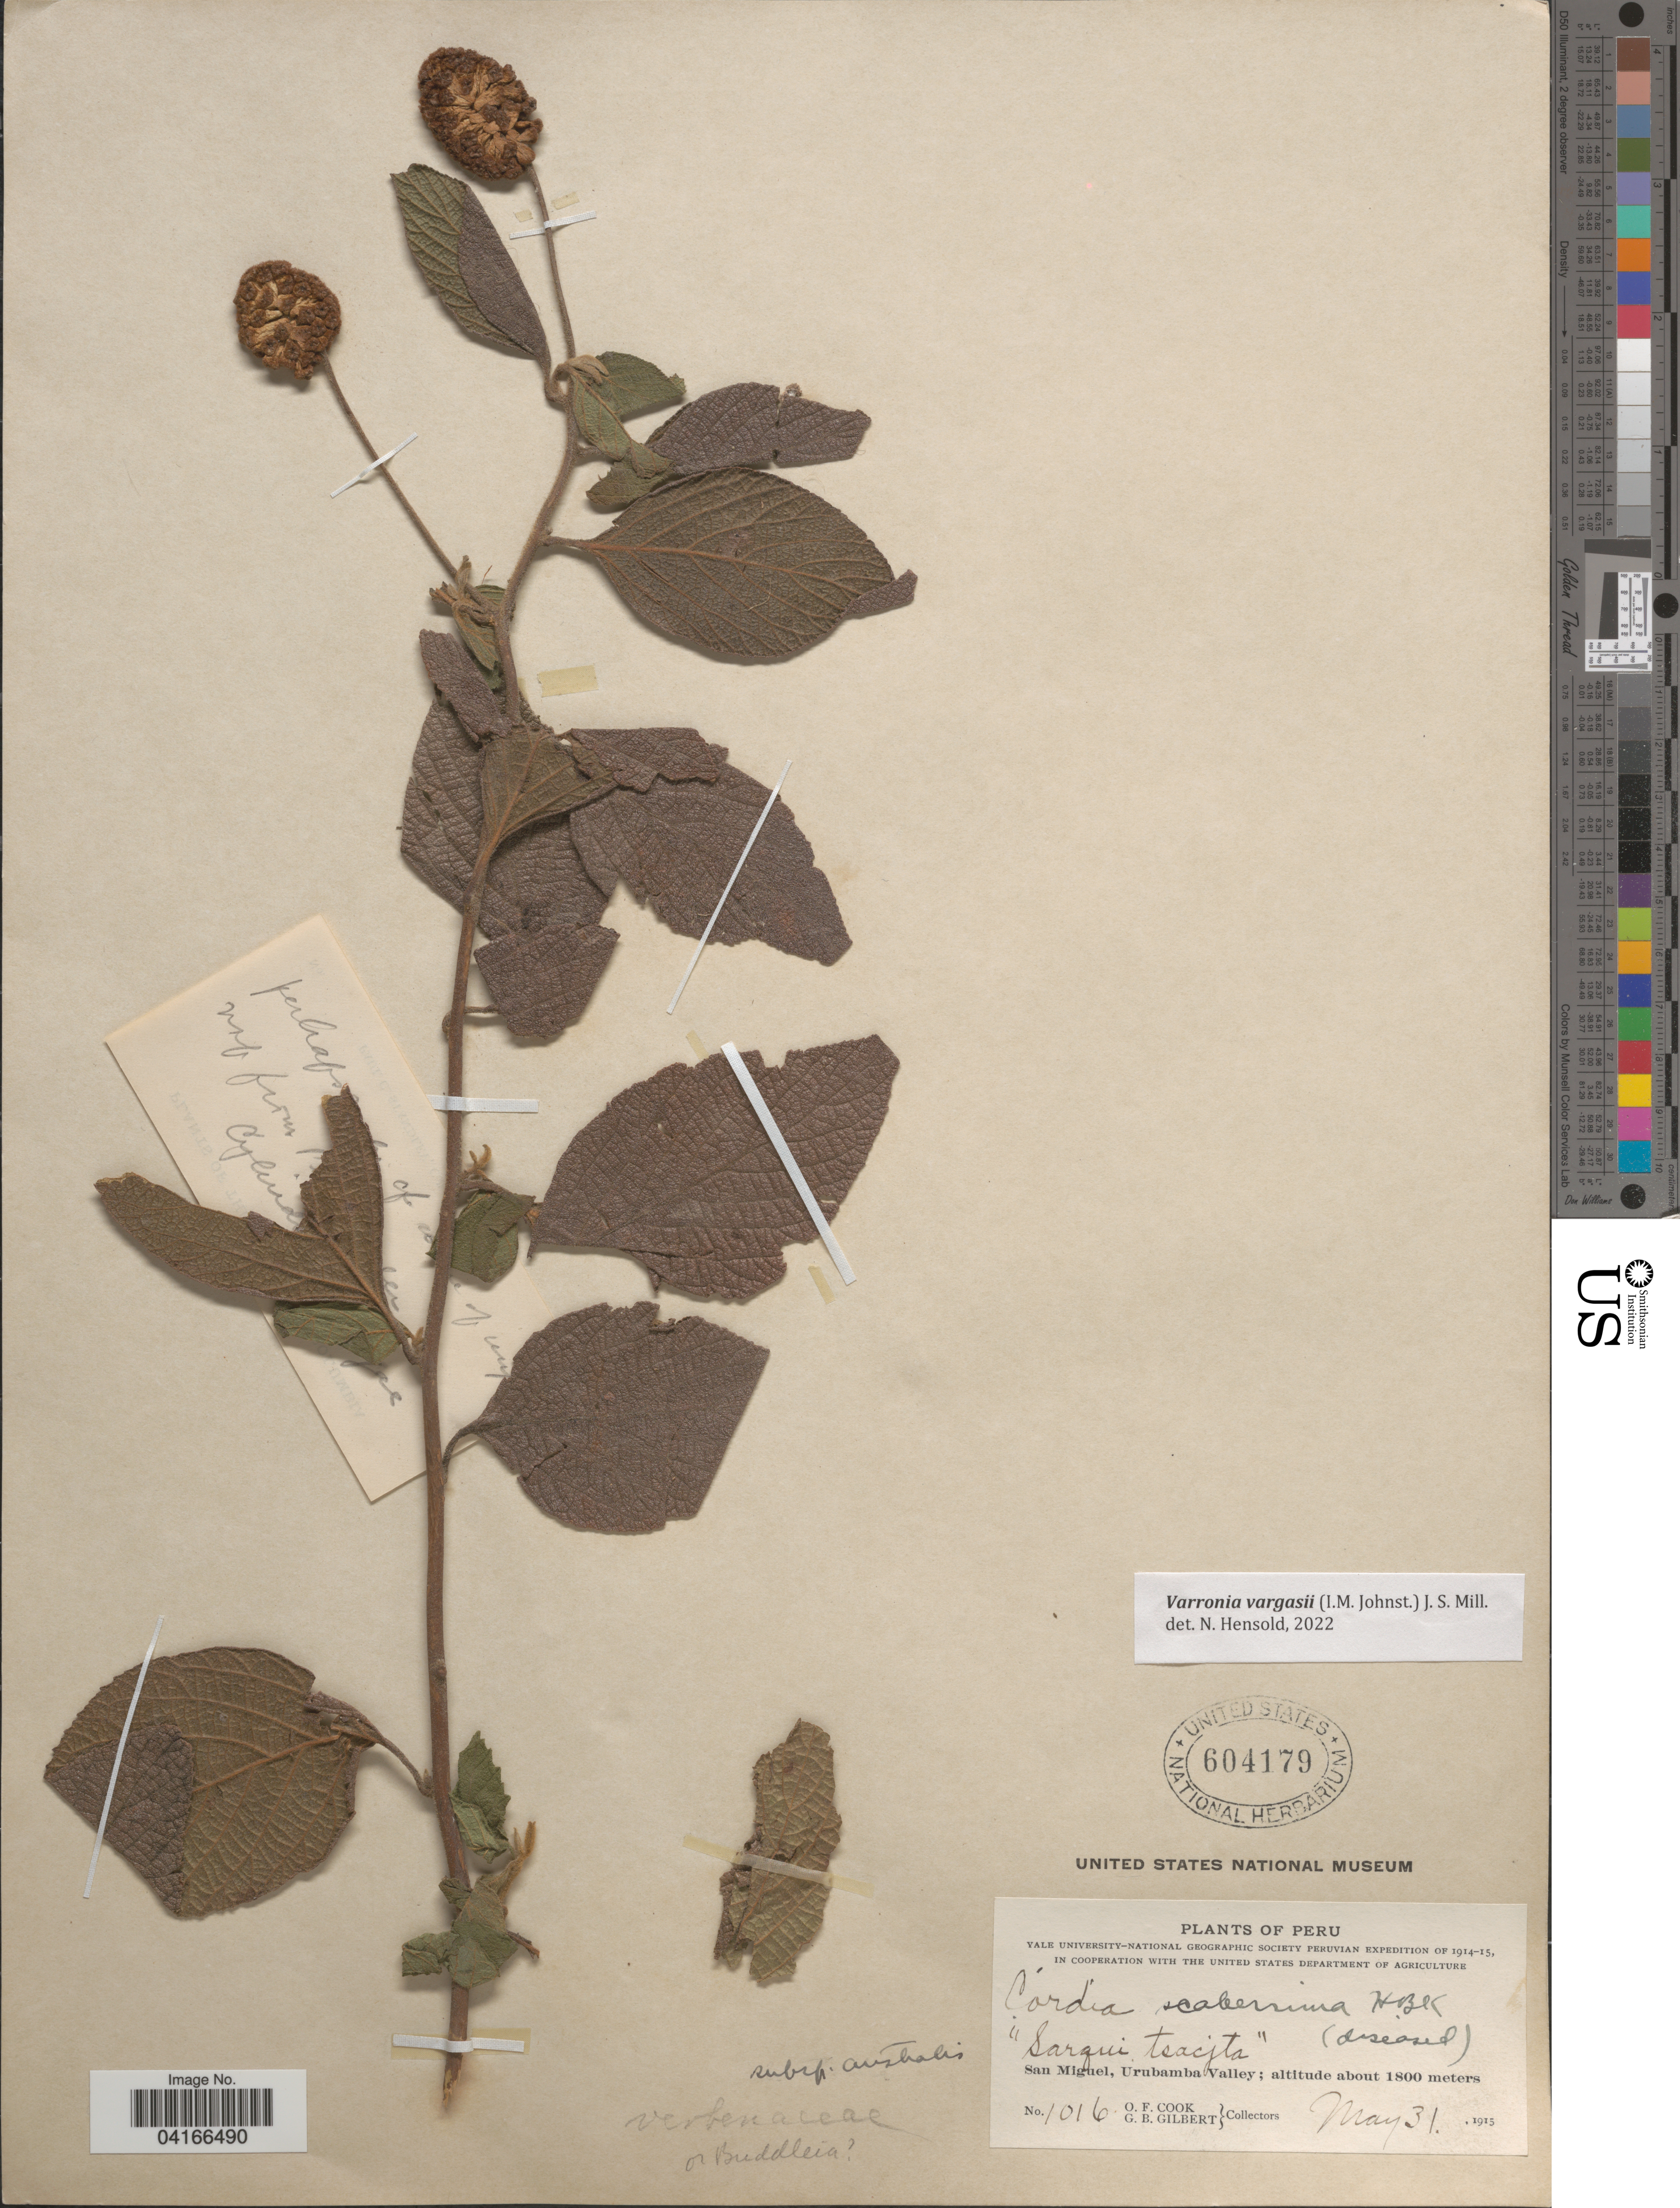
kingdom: Plantae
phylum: Tracheophyta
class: Magnoliopsida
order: Boraginales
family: Cordiaceae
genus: Varronia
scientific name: Varronia vargasii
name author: (I.M. Johnst.) J.S. Mill.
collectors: O. F. Cook & G. B. Gilbert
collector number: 1016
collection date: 1915-05-31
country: Peru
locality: Yale University-National Geographic Society Peruvian Expedition of 1914-15. "Sarqui Tsacjta". San Miguel, Urubamba Valley.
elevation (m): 1800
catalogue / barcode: US 604179